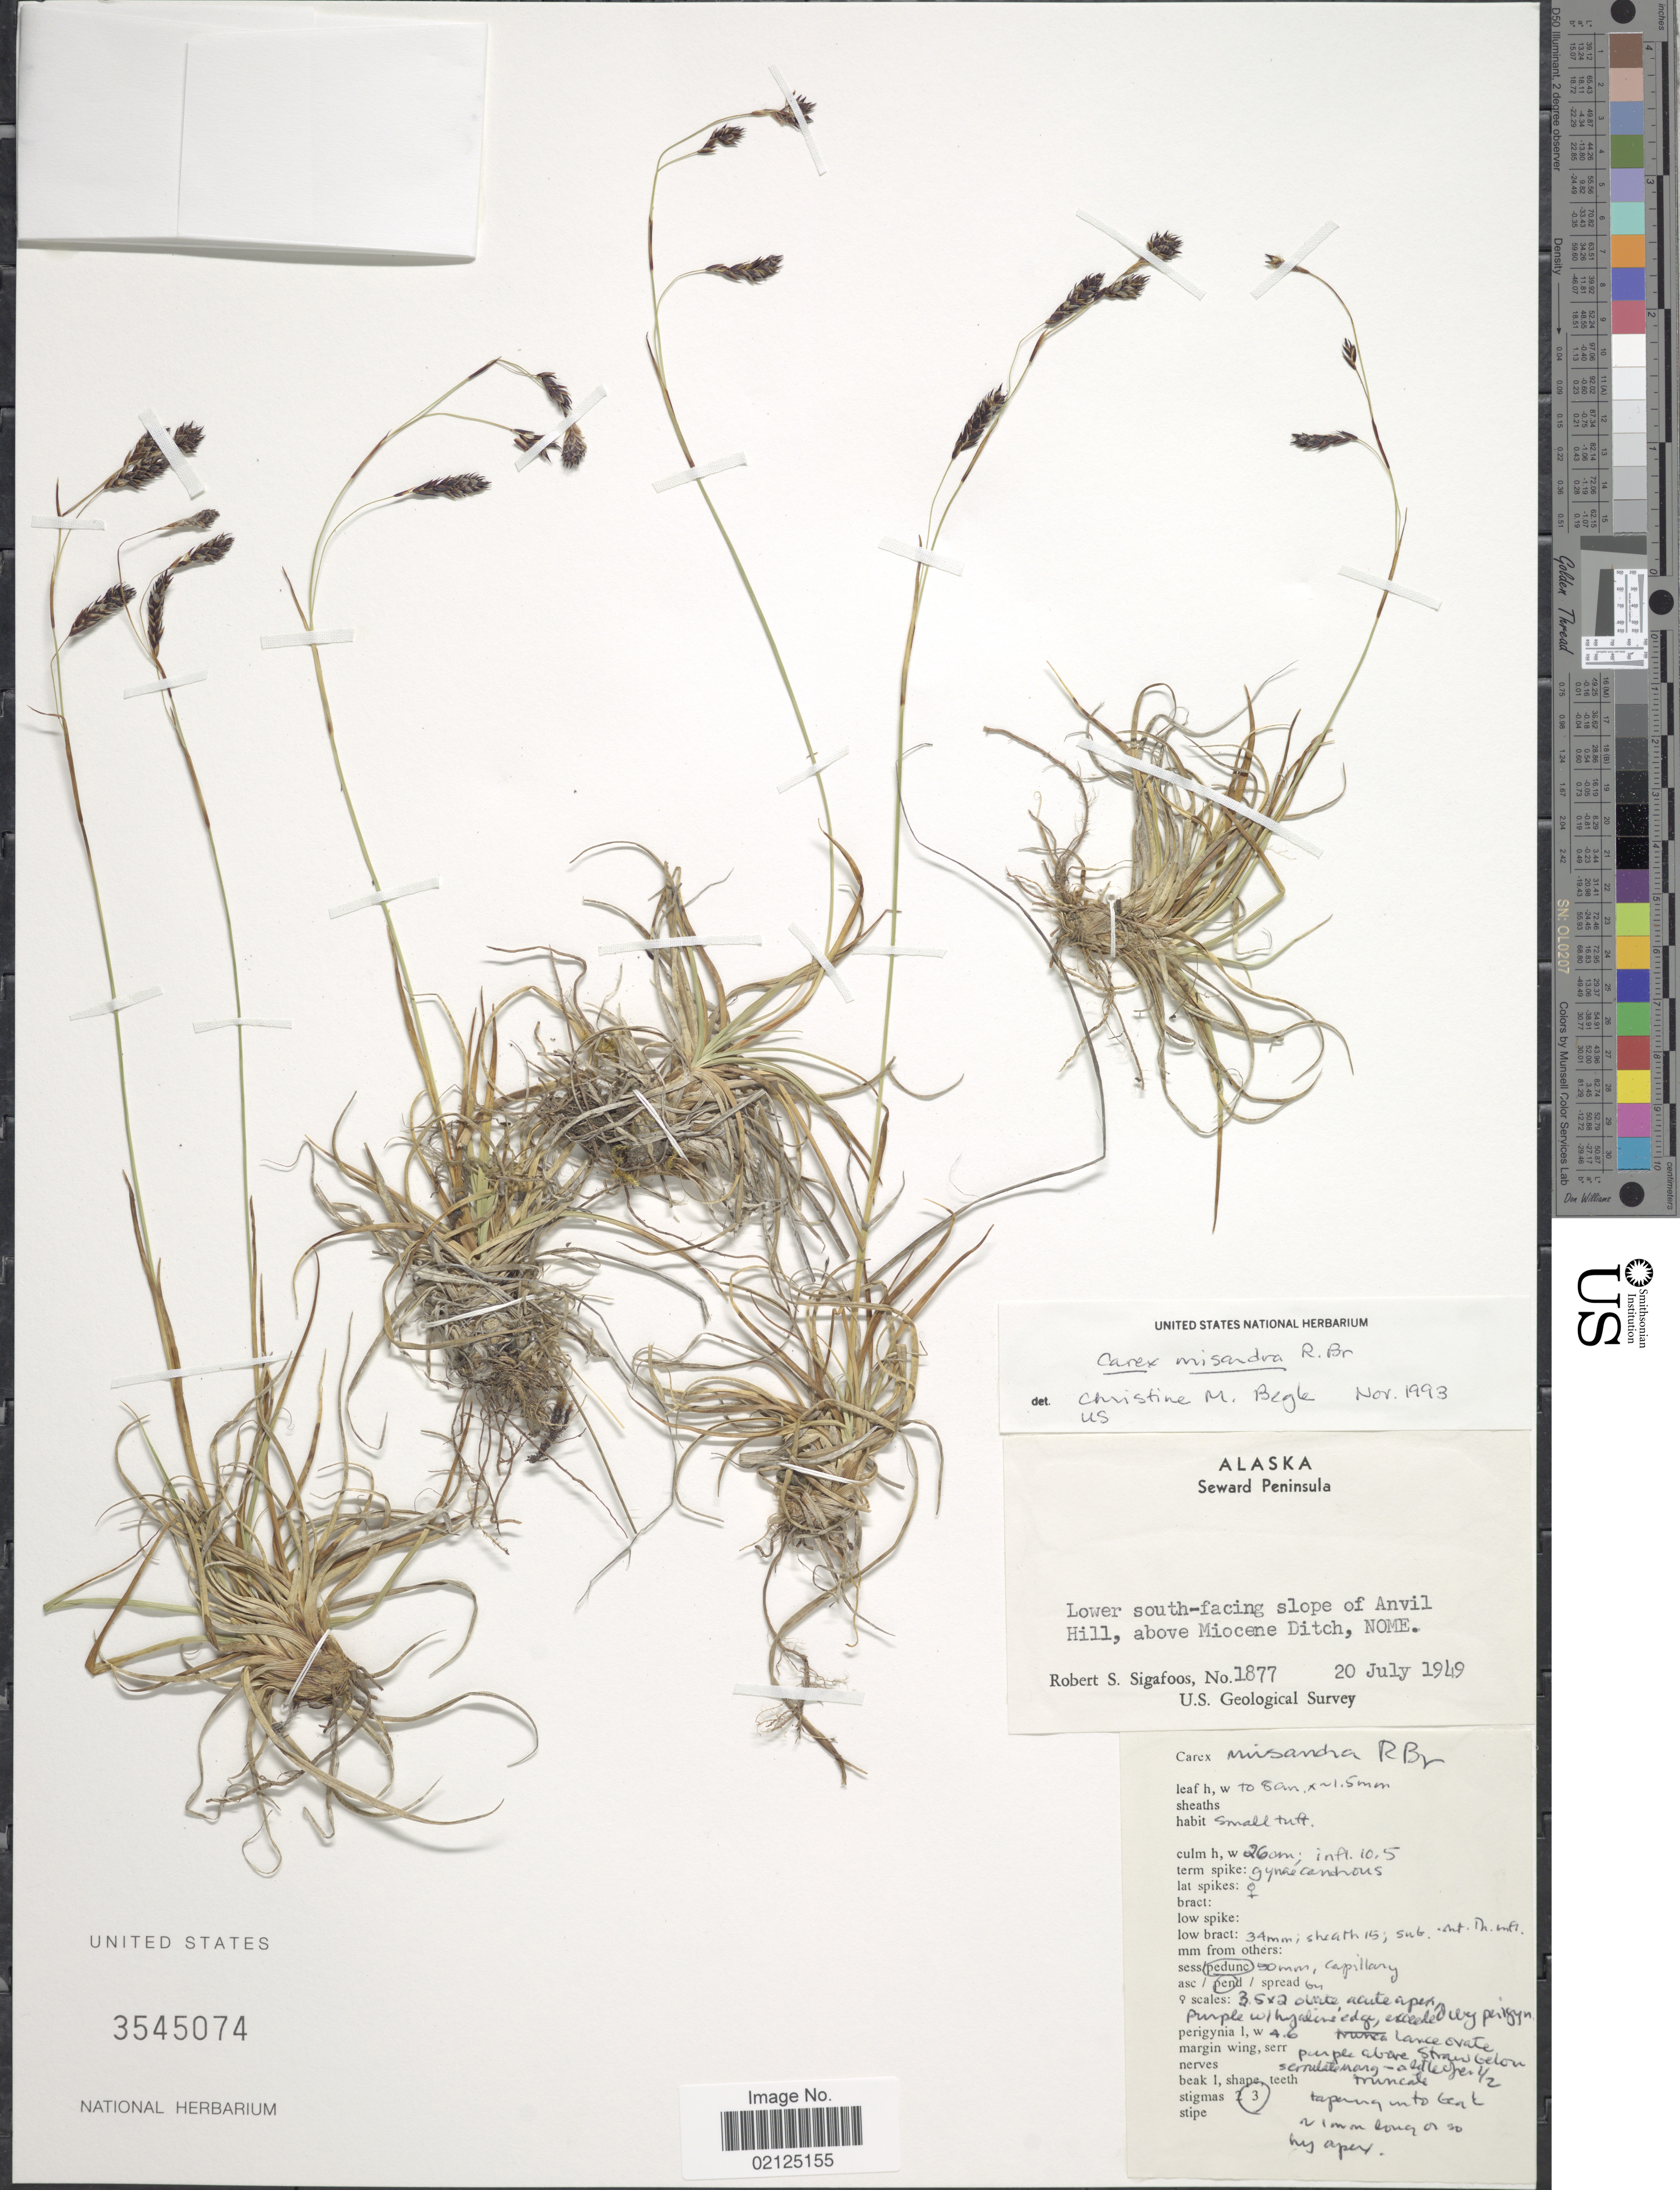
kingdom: Plantae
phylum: Tracheophyta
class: Liliopsida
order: Poales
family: Cyperaceae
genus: Carex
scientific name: Carex fuliginosa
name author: Schkuhr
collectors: R. Sigafoos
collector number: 1877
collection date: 1949-07-20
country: United States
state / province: Alaska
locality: Seward Peninsula, Lower south-facing slope of Anvil Hill, above Miocene Ditch, Nome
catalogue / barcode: US 3545074